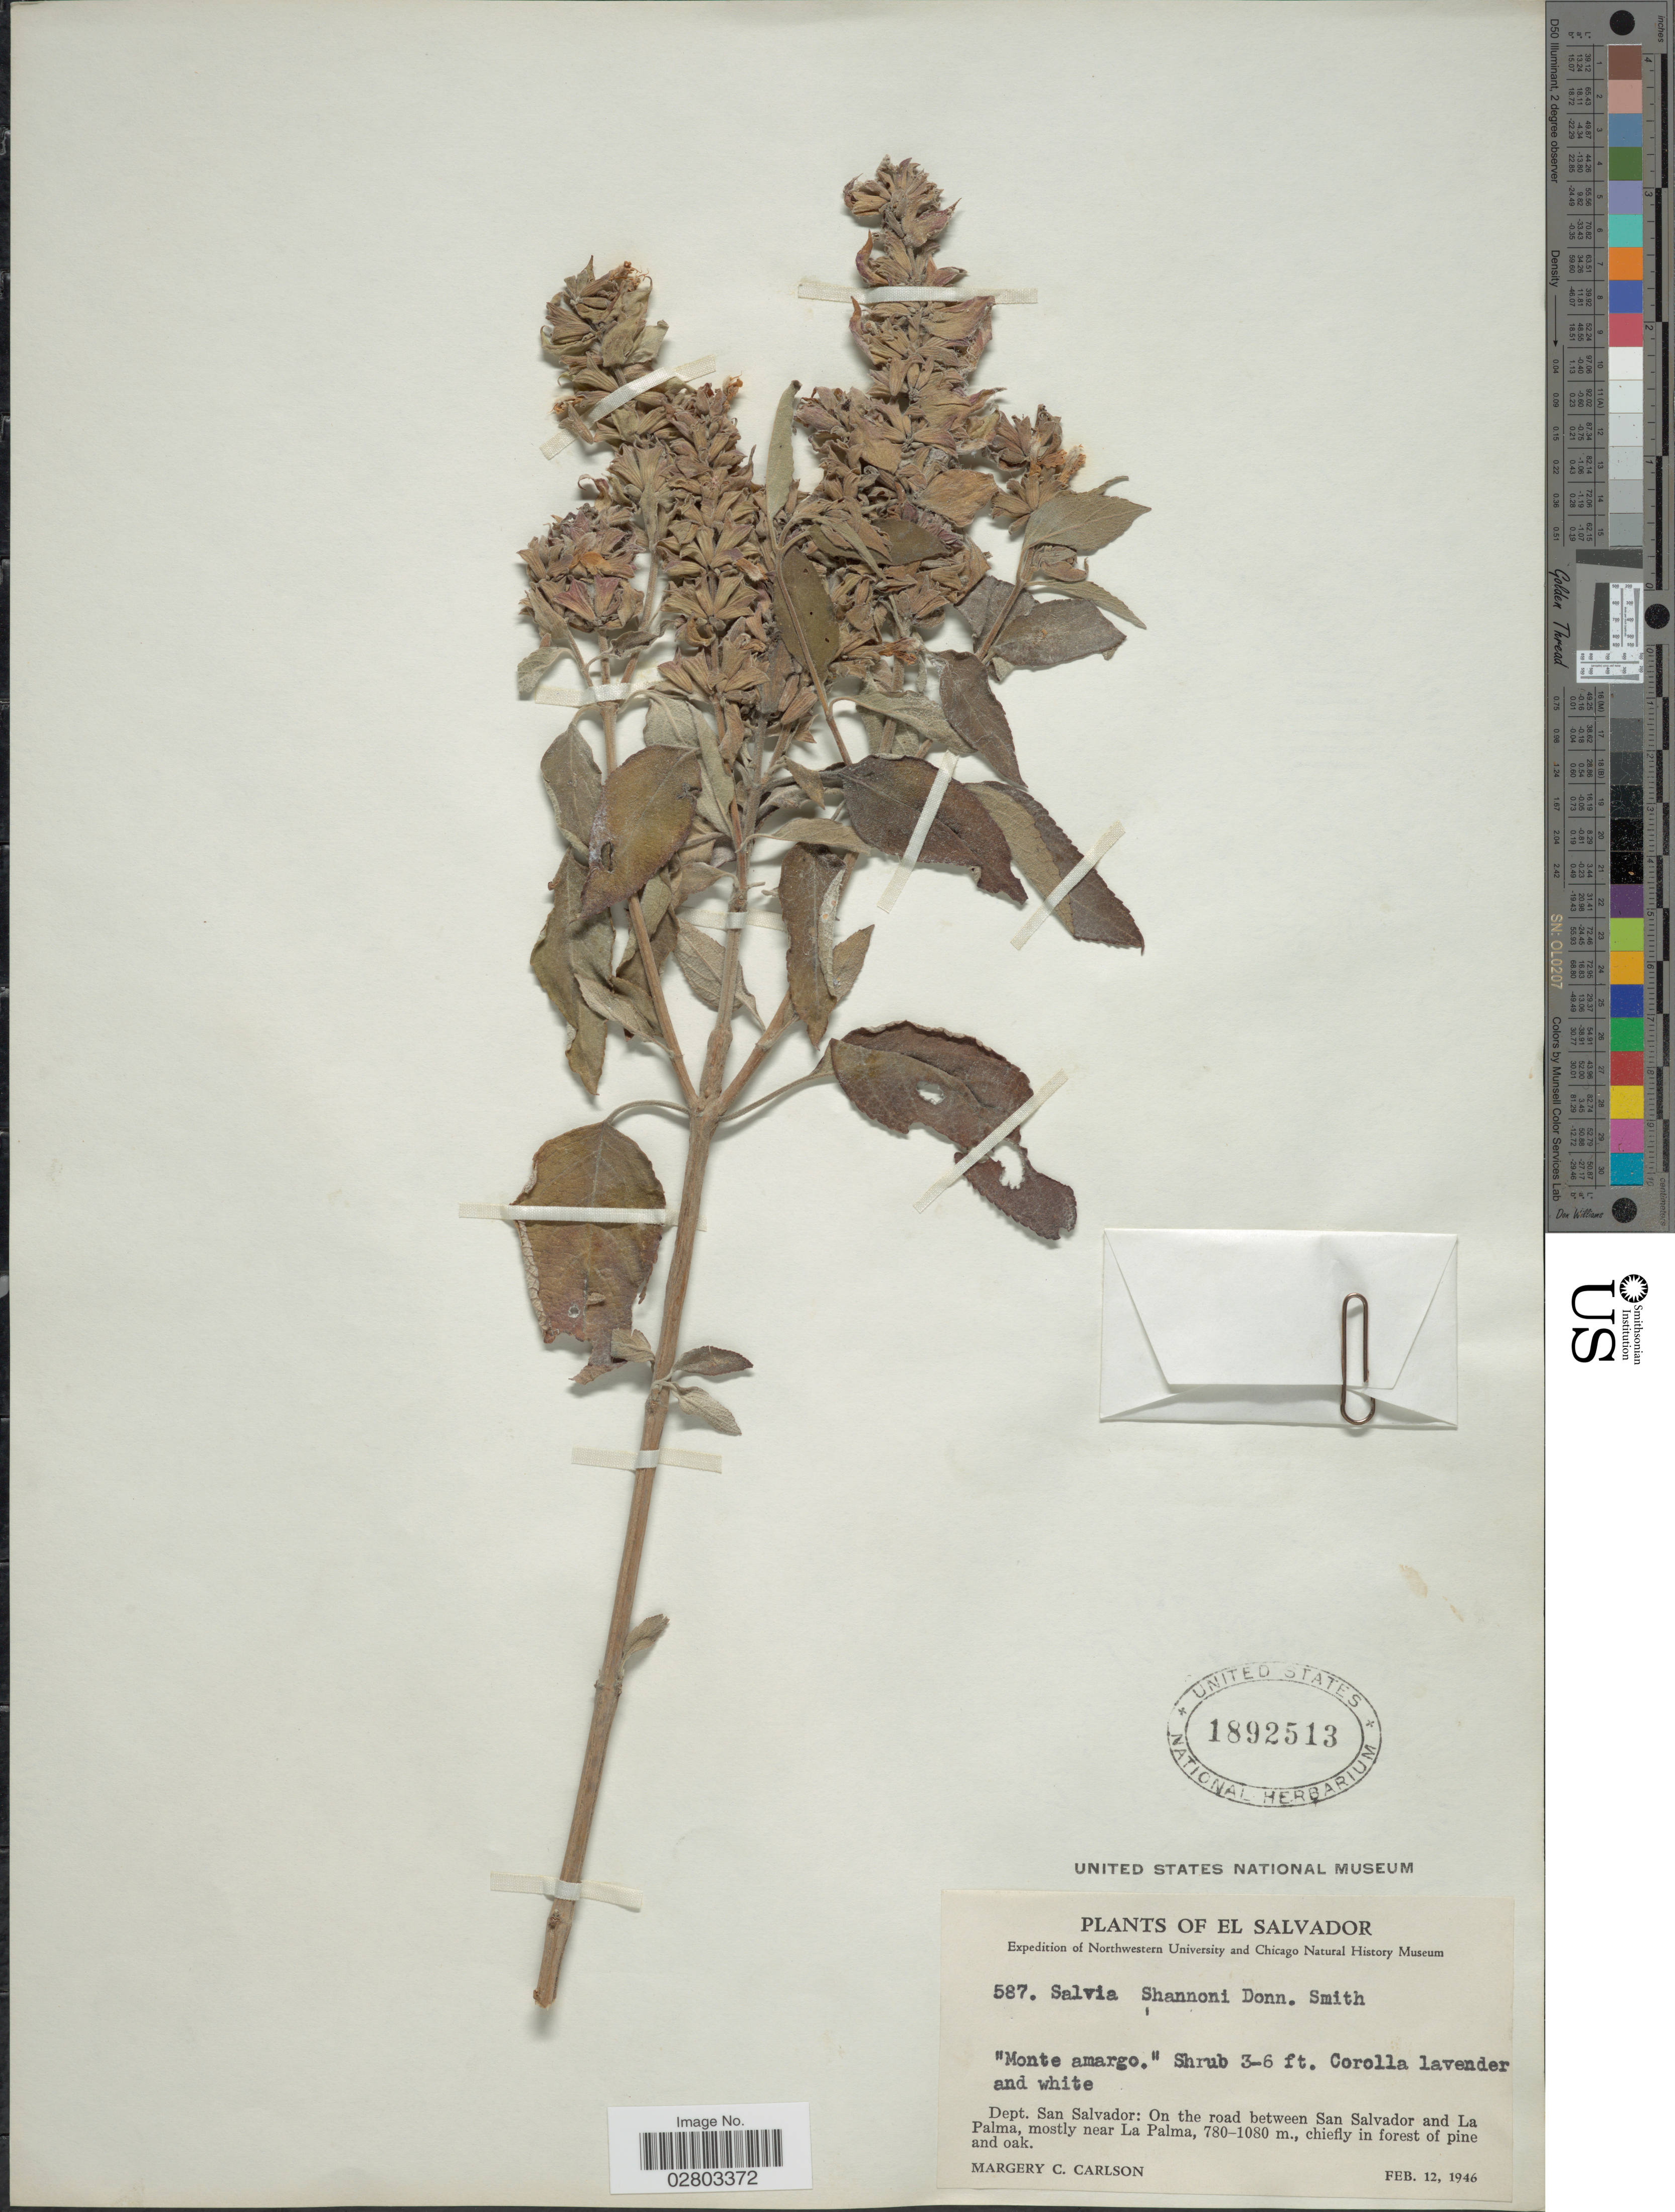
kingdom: Plantae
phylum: Tracheophyta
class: Magnoliopsida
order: Lamiales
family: Lamiaceae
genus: Salvia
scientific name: Salvia shannoni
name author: Donn. Sm.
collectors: M. C. Carlson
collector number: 587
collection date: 1946-02-12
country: El Salvador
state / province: San Salvador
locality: Dept. San Salvador, On the road between San Salvador and La Palma, mostly near La Palma.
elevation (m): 780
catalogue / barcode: US 1892513